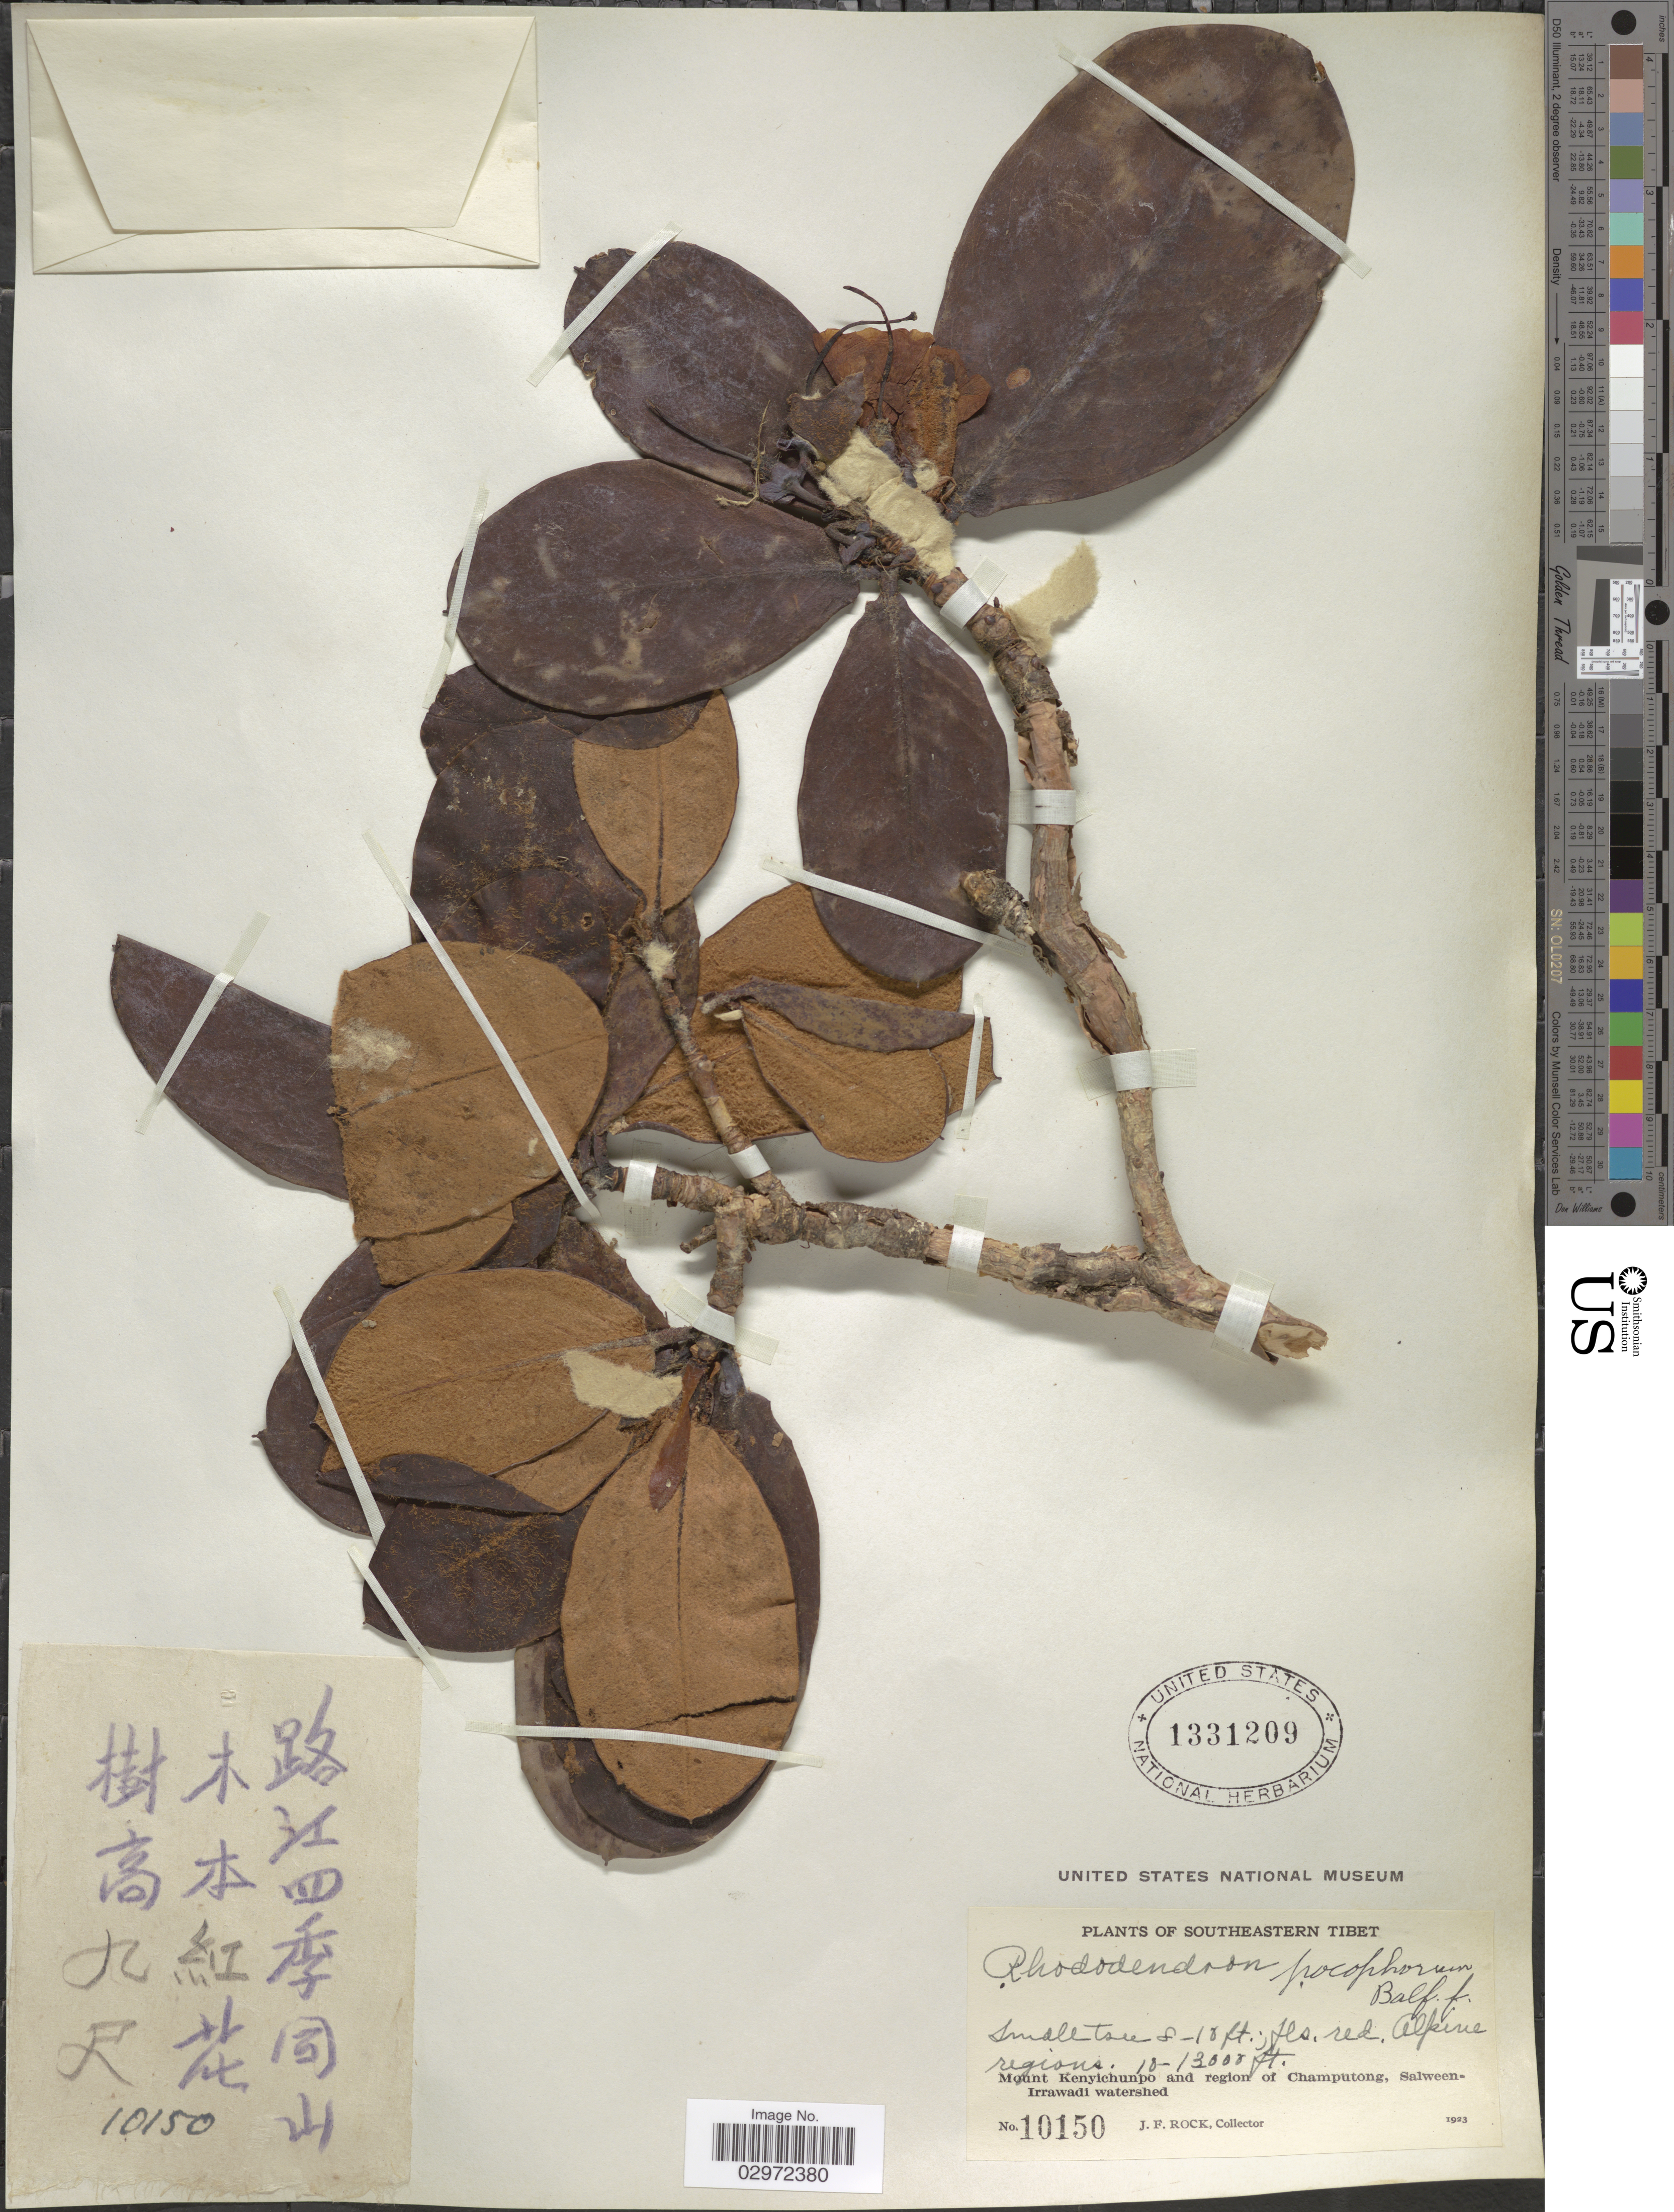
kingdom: Plantae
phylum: Tracheophyta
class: Magnoliopsida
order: Ericales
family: Ericaceae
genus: Rhododendron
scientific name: Rhododendron pocophorum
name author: Balf. f. ex Tagg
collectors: J. Rock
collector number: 10150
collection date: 1923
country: China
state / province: Xizang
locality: Alpine regions, Southeastern Tibet, Mount Kenyichunpo and region of Champutong, Salween-Irrawadi watershed.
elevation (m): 3048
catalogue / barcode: US 1331209